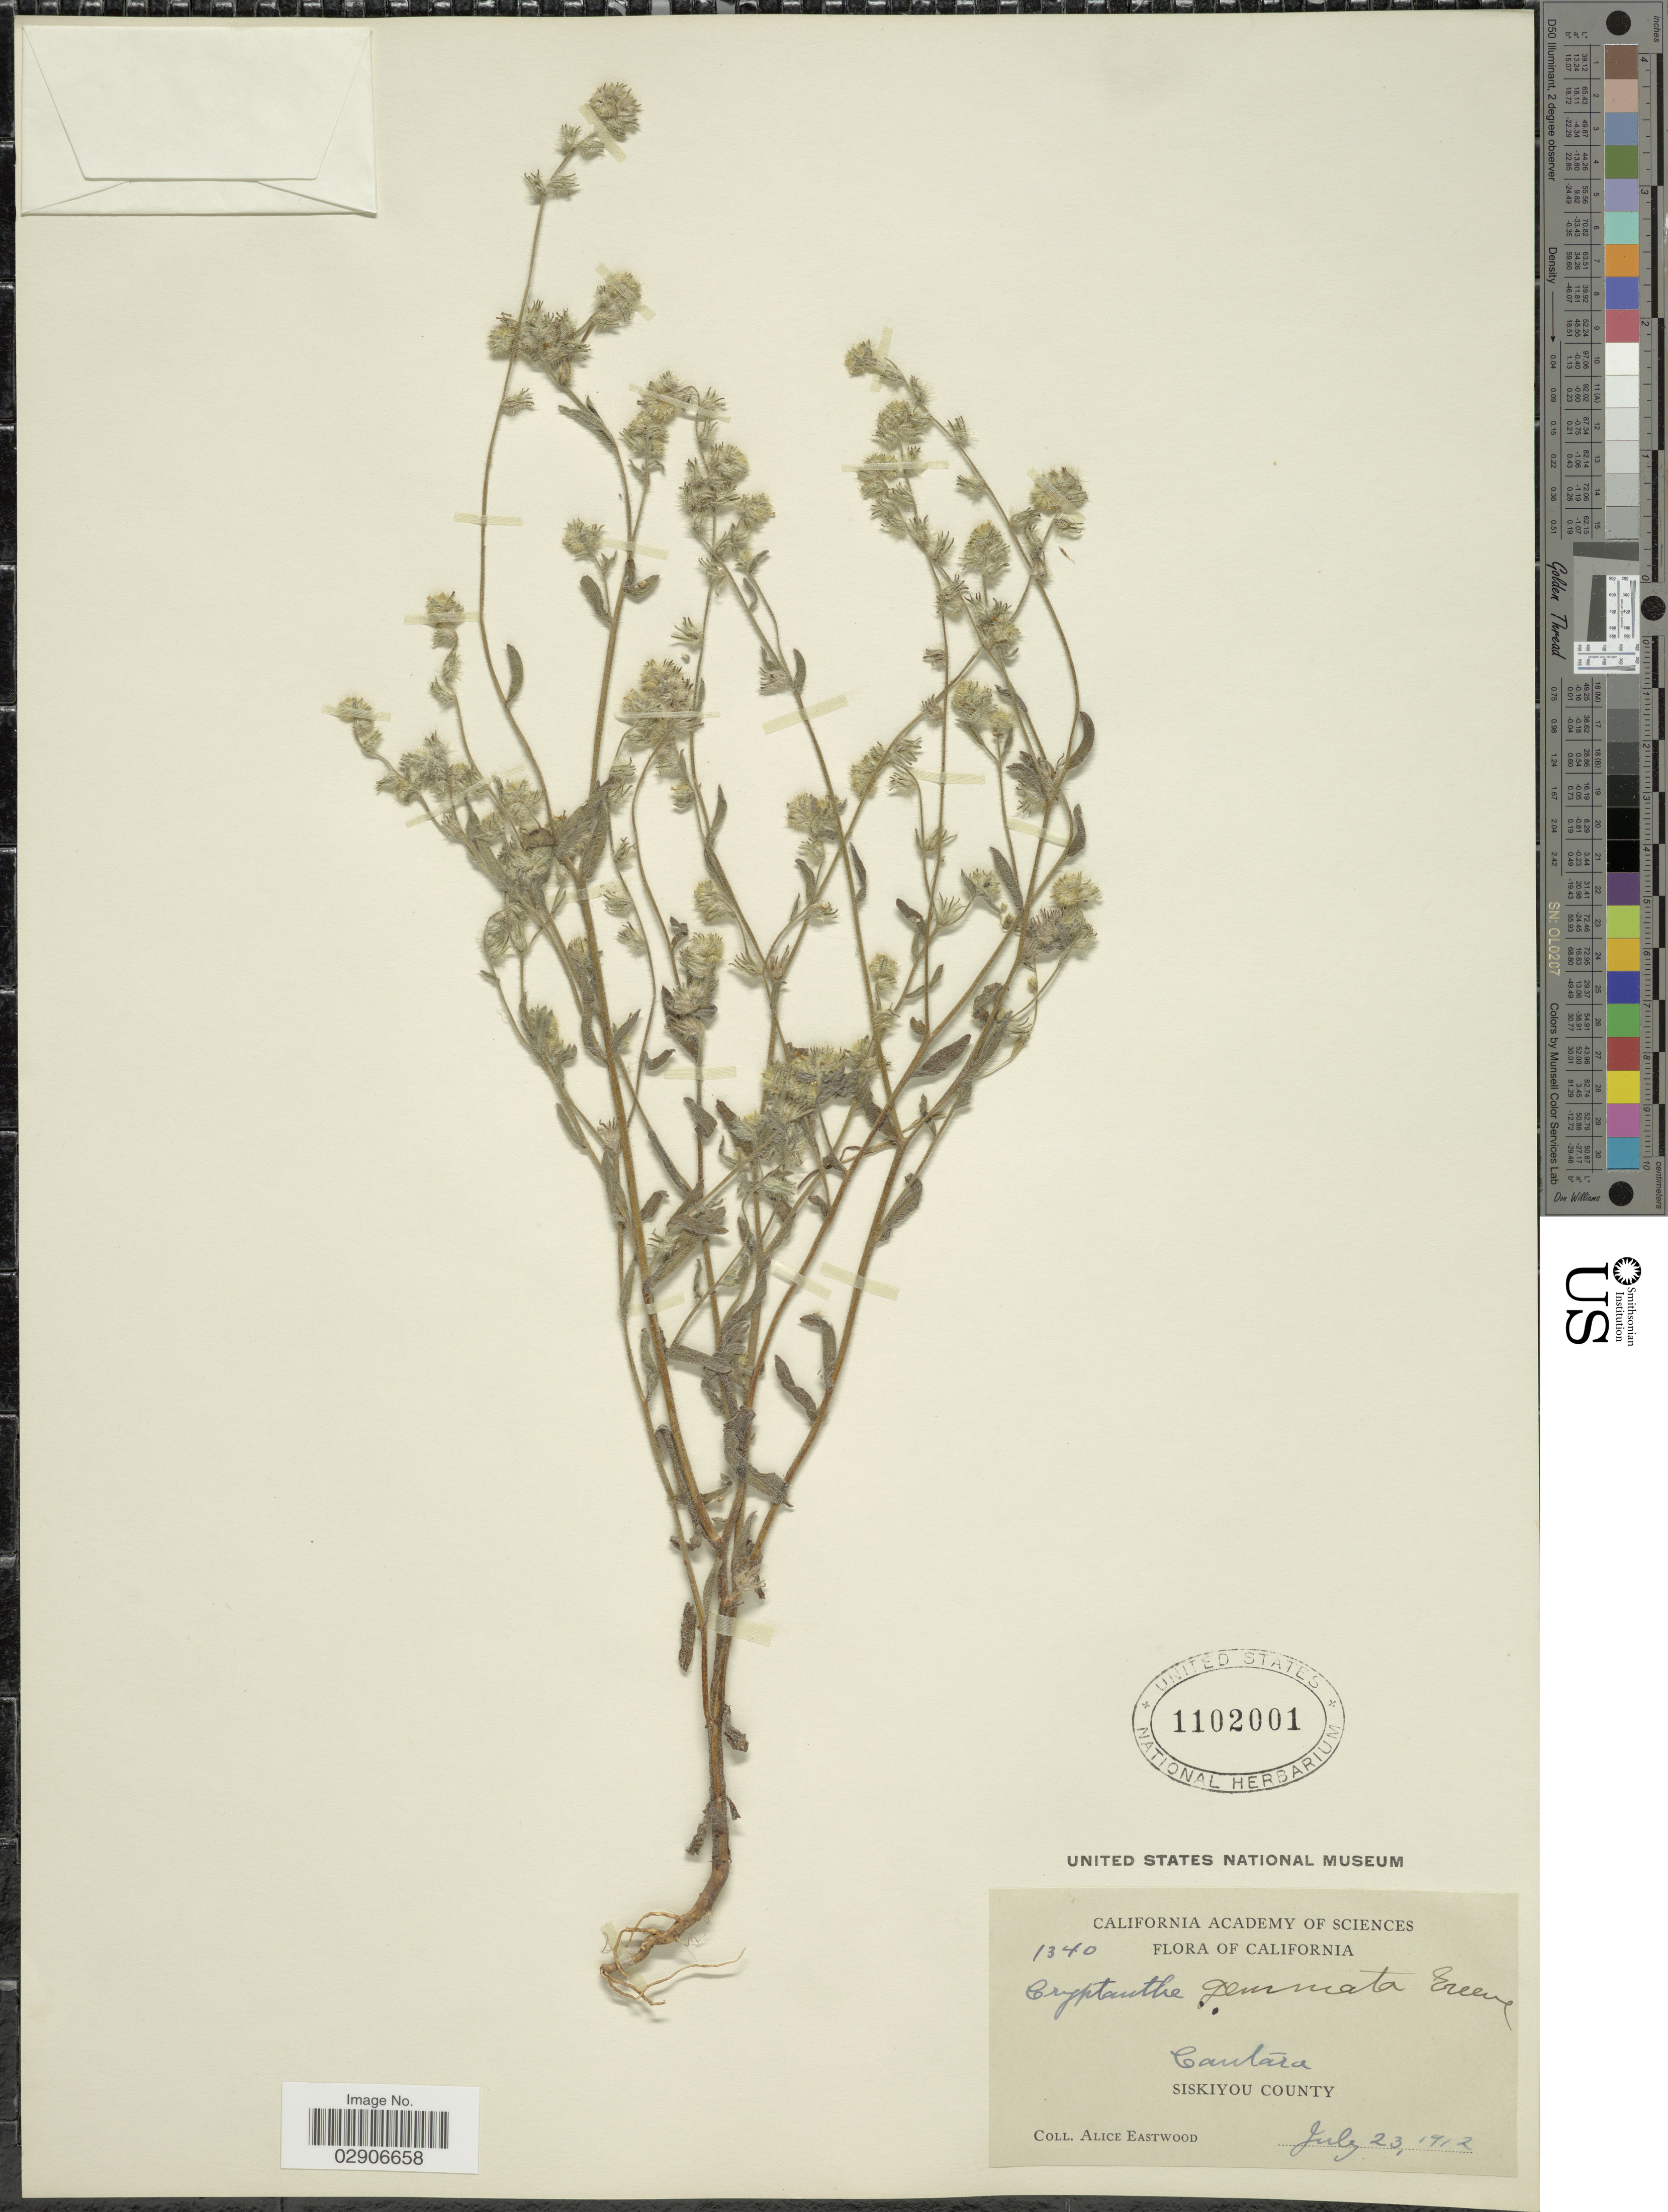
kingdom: Plantae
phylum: Tracheophyta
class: Magnoliopsida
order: Boraginales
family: Boraginaceae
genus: Cryptantha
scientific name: Cryptantha affinis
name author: (A. Gray) Greene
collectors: A. Eastwood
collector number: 1340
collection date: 1912-07-23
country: United States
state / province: California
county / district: Siskiyou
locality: Cantara, Siskiyou County. California.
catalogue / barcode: US 1102001